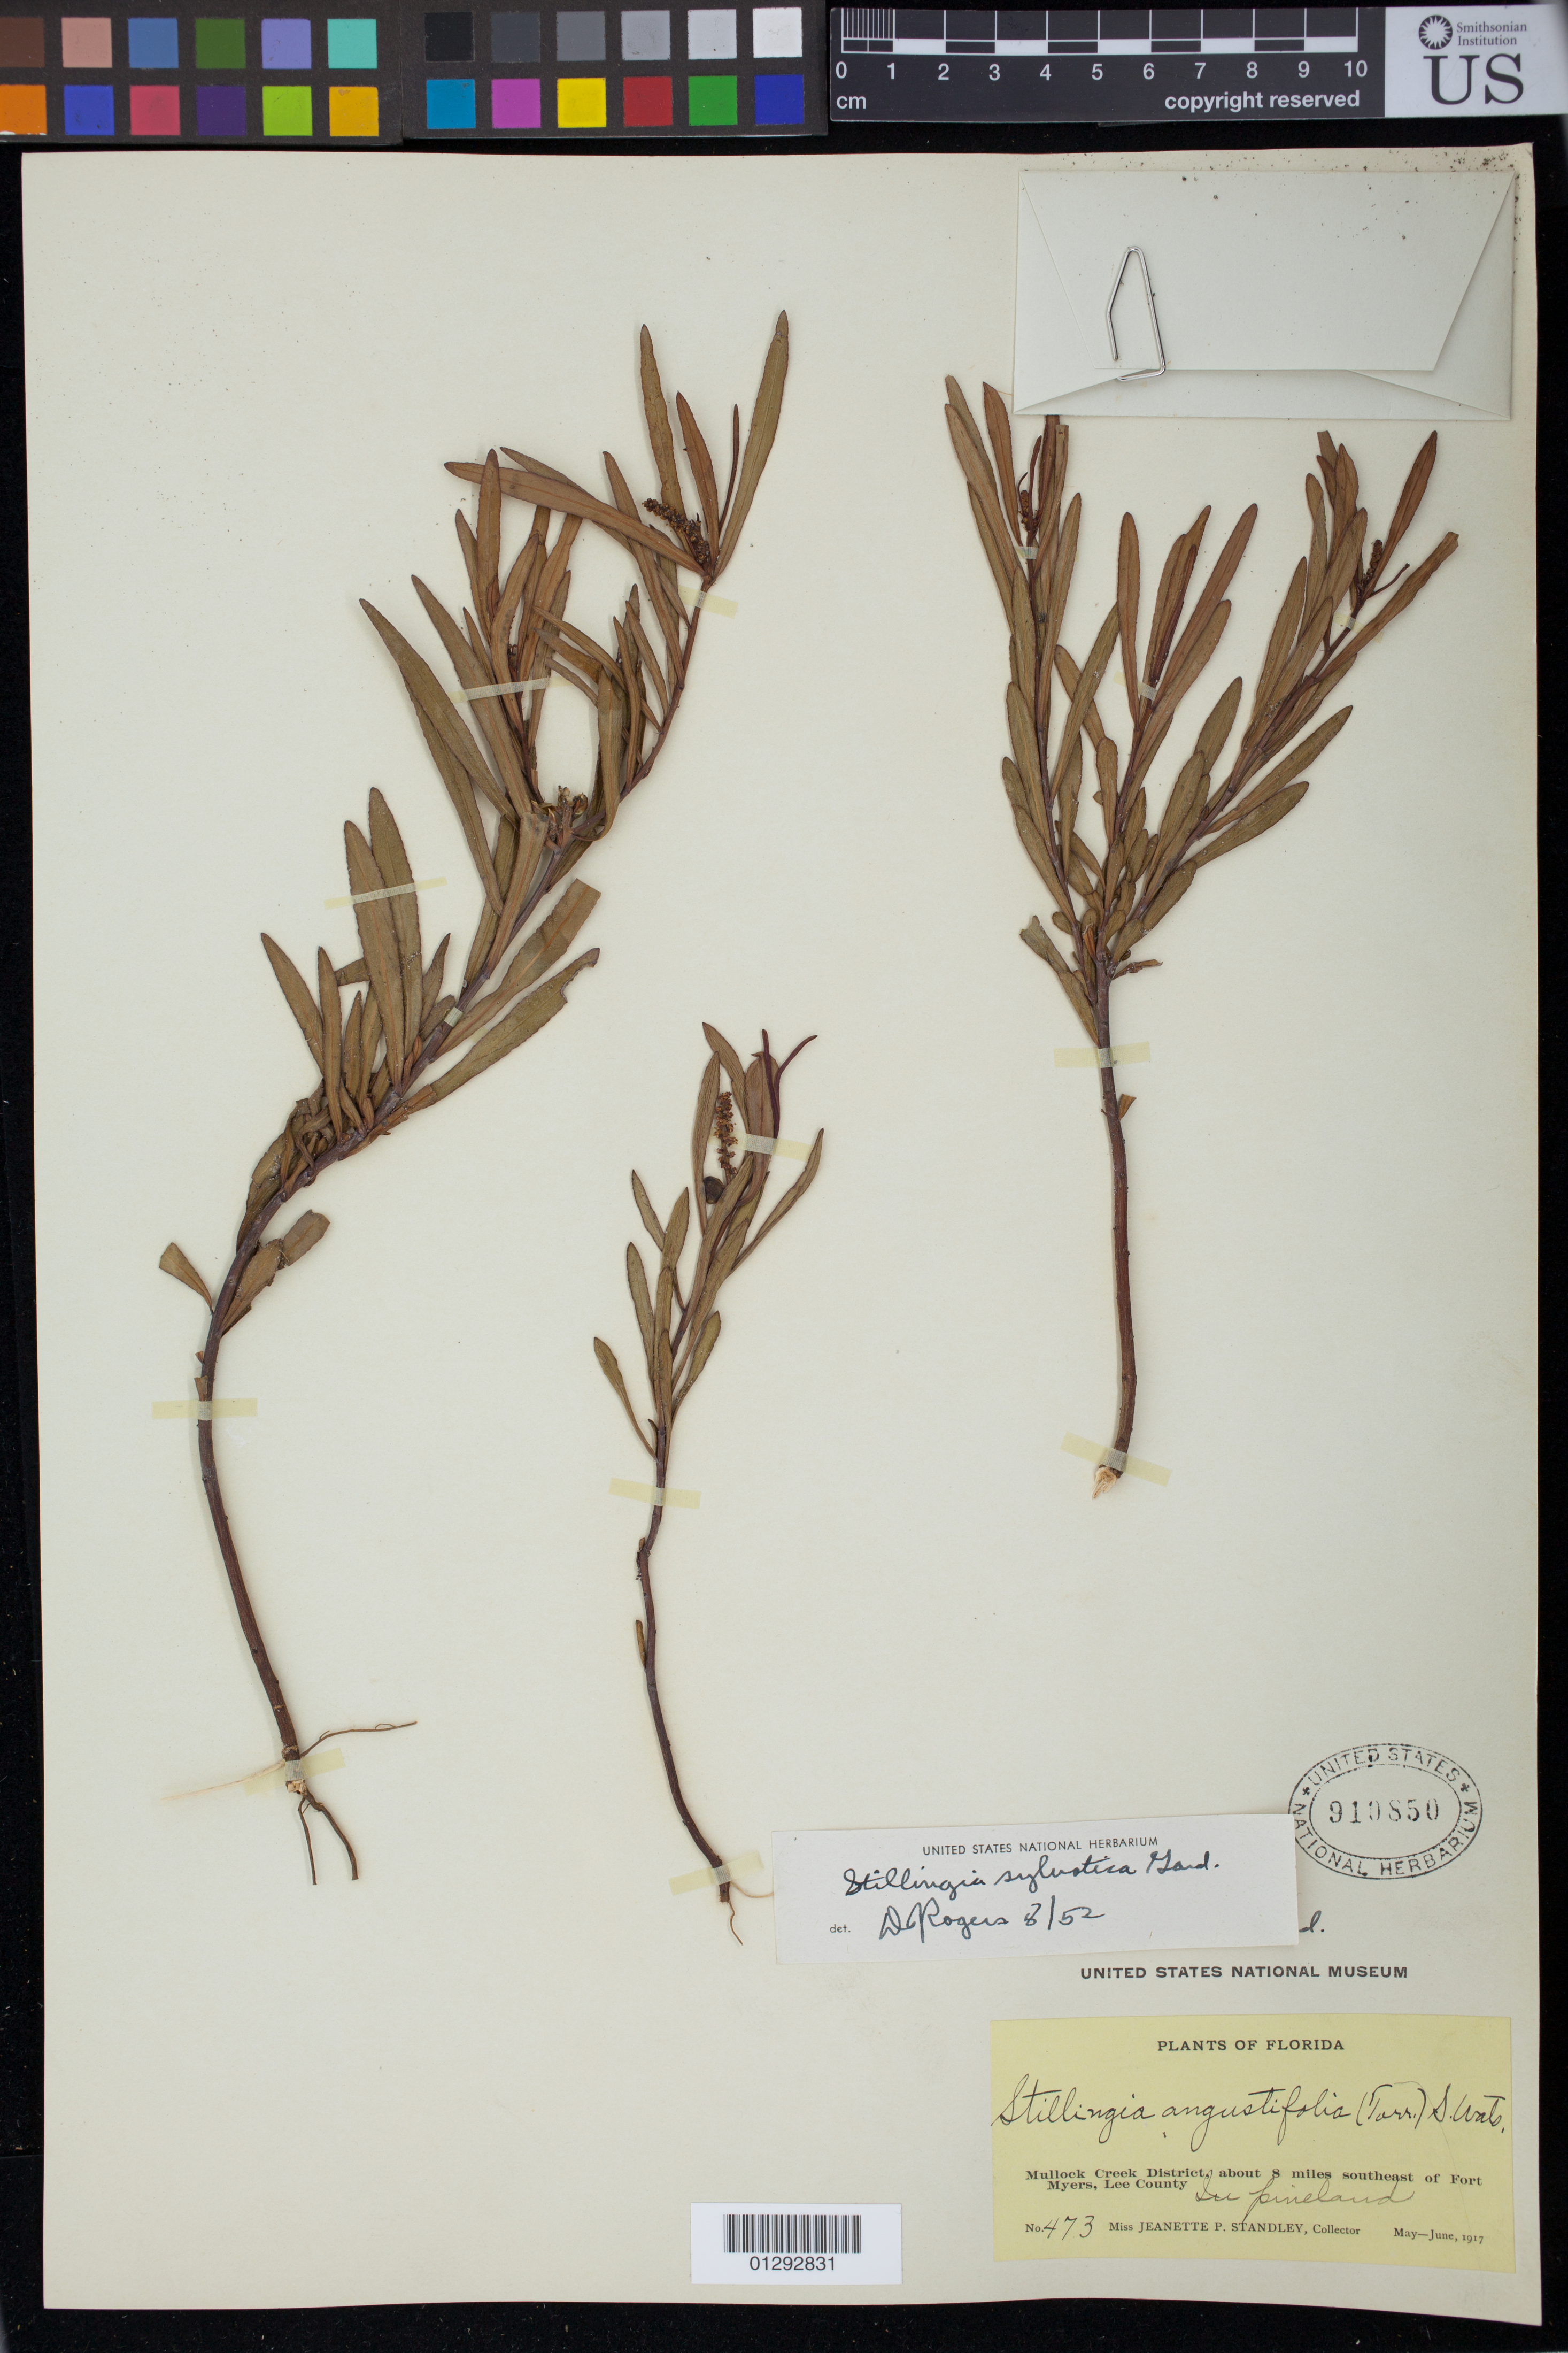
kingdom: Plantae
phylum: Tracheophyta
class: Magnoliopsida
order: Malpighiales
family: Euphorbiaceae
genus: Stillingia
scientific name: Stillingia sylvatica subsp. tenuis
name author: (Small) D.J. Rogers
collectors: J. P. Standley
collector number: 473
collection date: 1917-05/1917-06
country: United States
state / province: Florida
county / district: Lee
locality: Mullock Creek District, about 8 miles southeast of Fort Myers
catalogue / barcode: US 910850